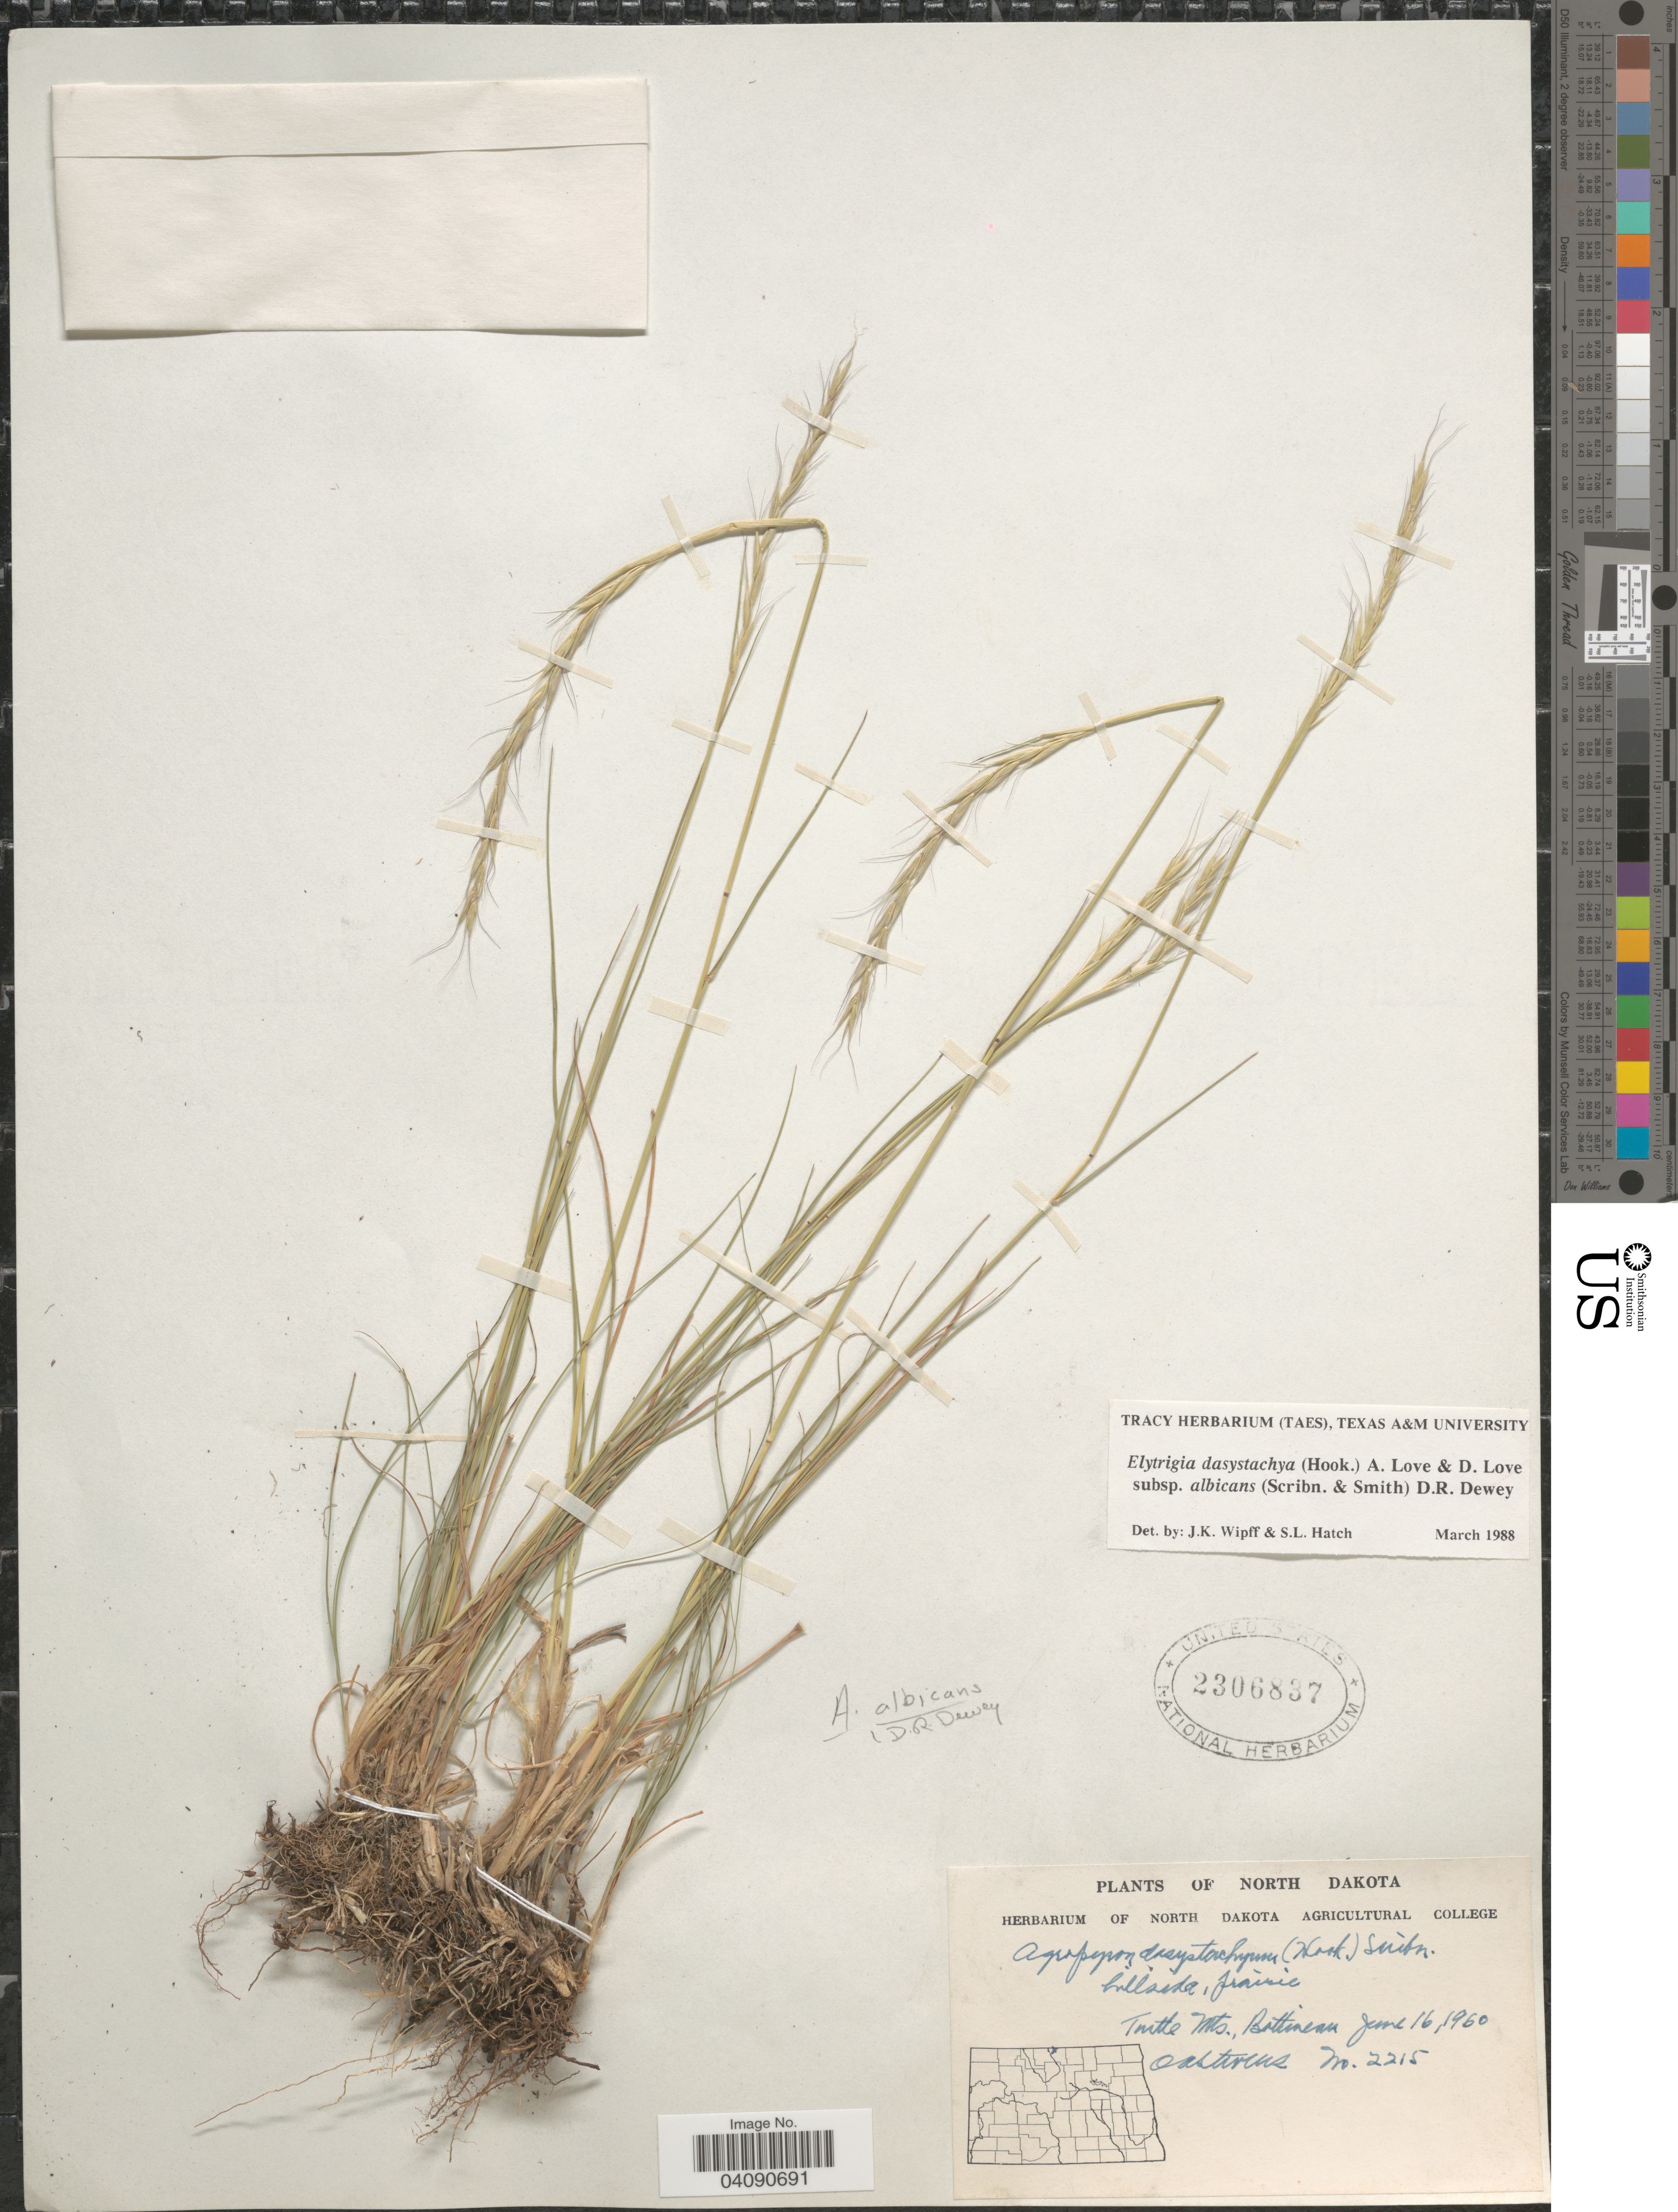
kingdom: Plantae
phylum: Tracheophyta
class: Liliopsida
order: Poales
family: Poaceae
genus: Elymus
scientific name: Elymus albicans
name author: (Scribn. & J.G. Sm.) Á. Löve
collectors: O. A. Stevens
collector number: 2215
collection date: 1960-06-16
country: United States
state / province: North Dakota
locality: Hillside, prairie. Turtle Mts., Bottineau.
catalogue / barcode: US 2306837